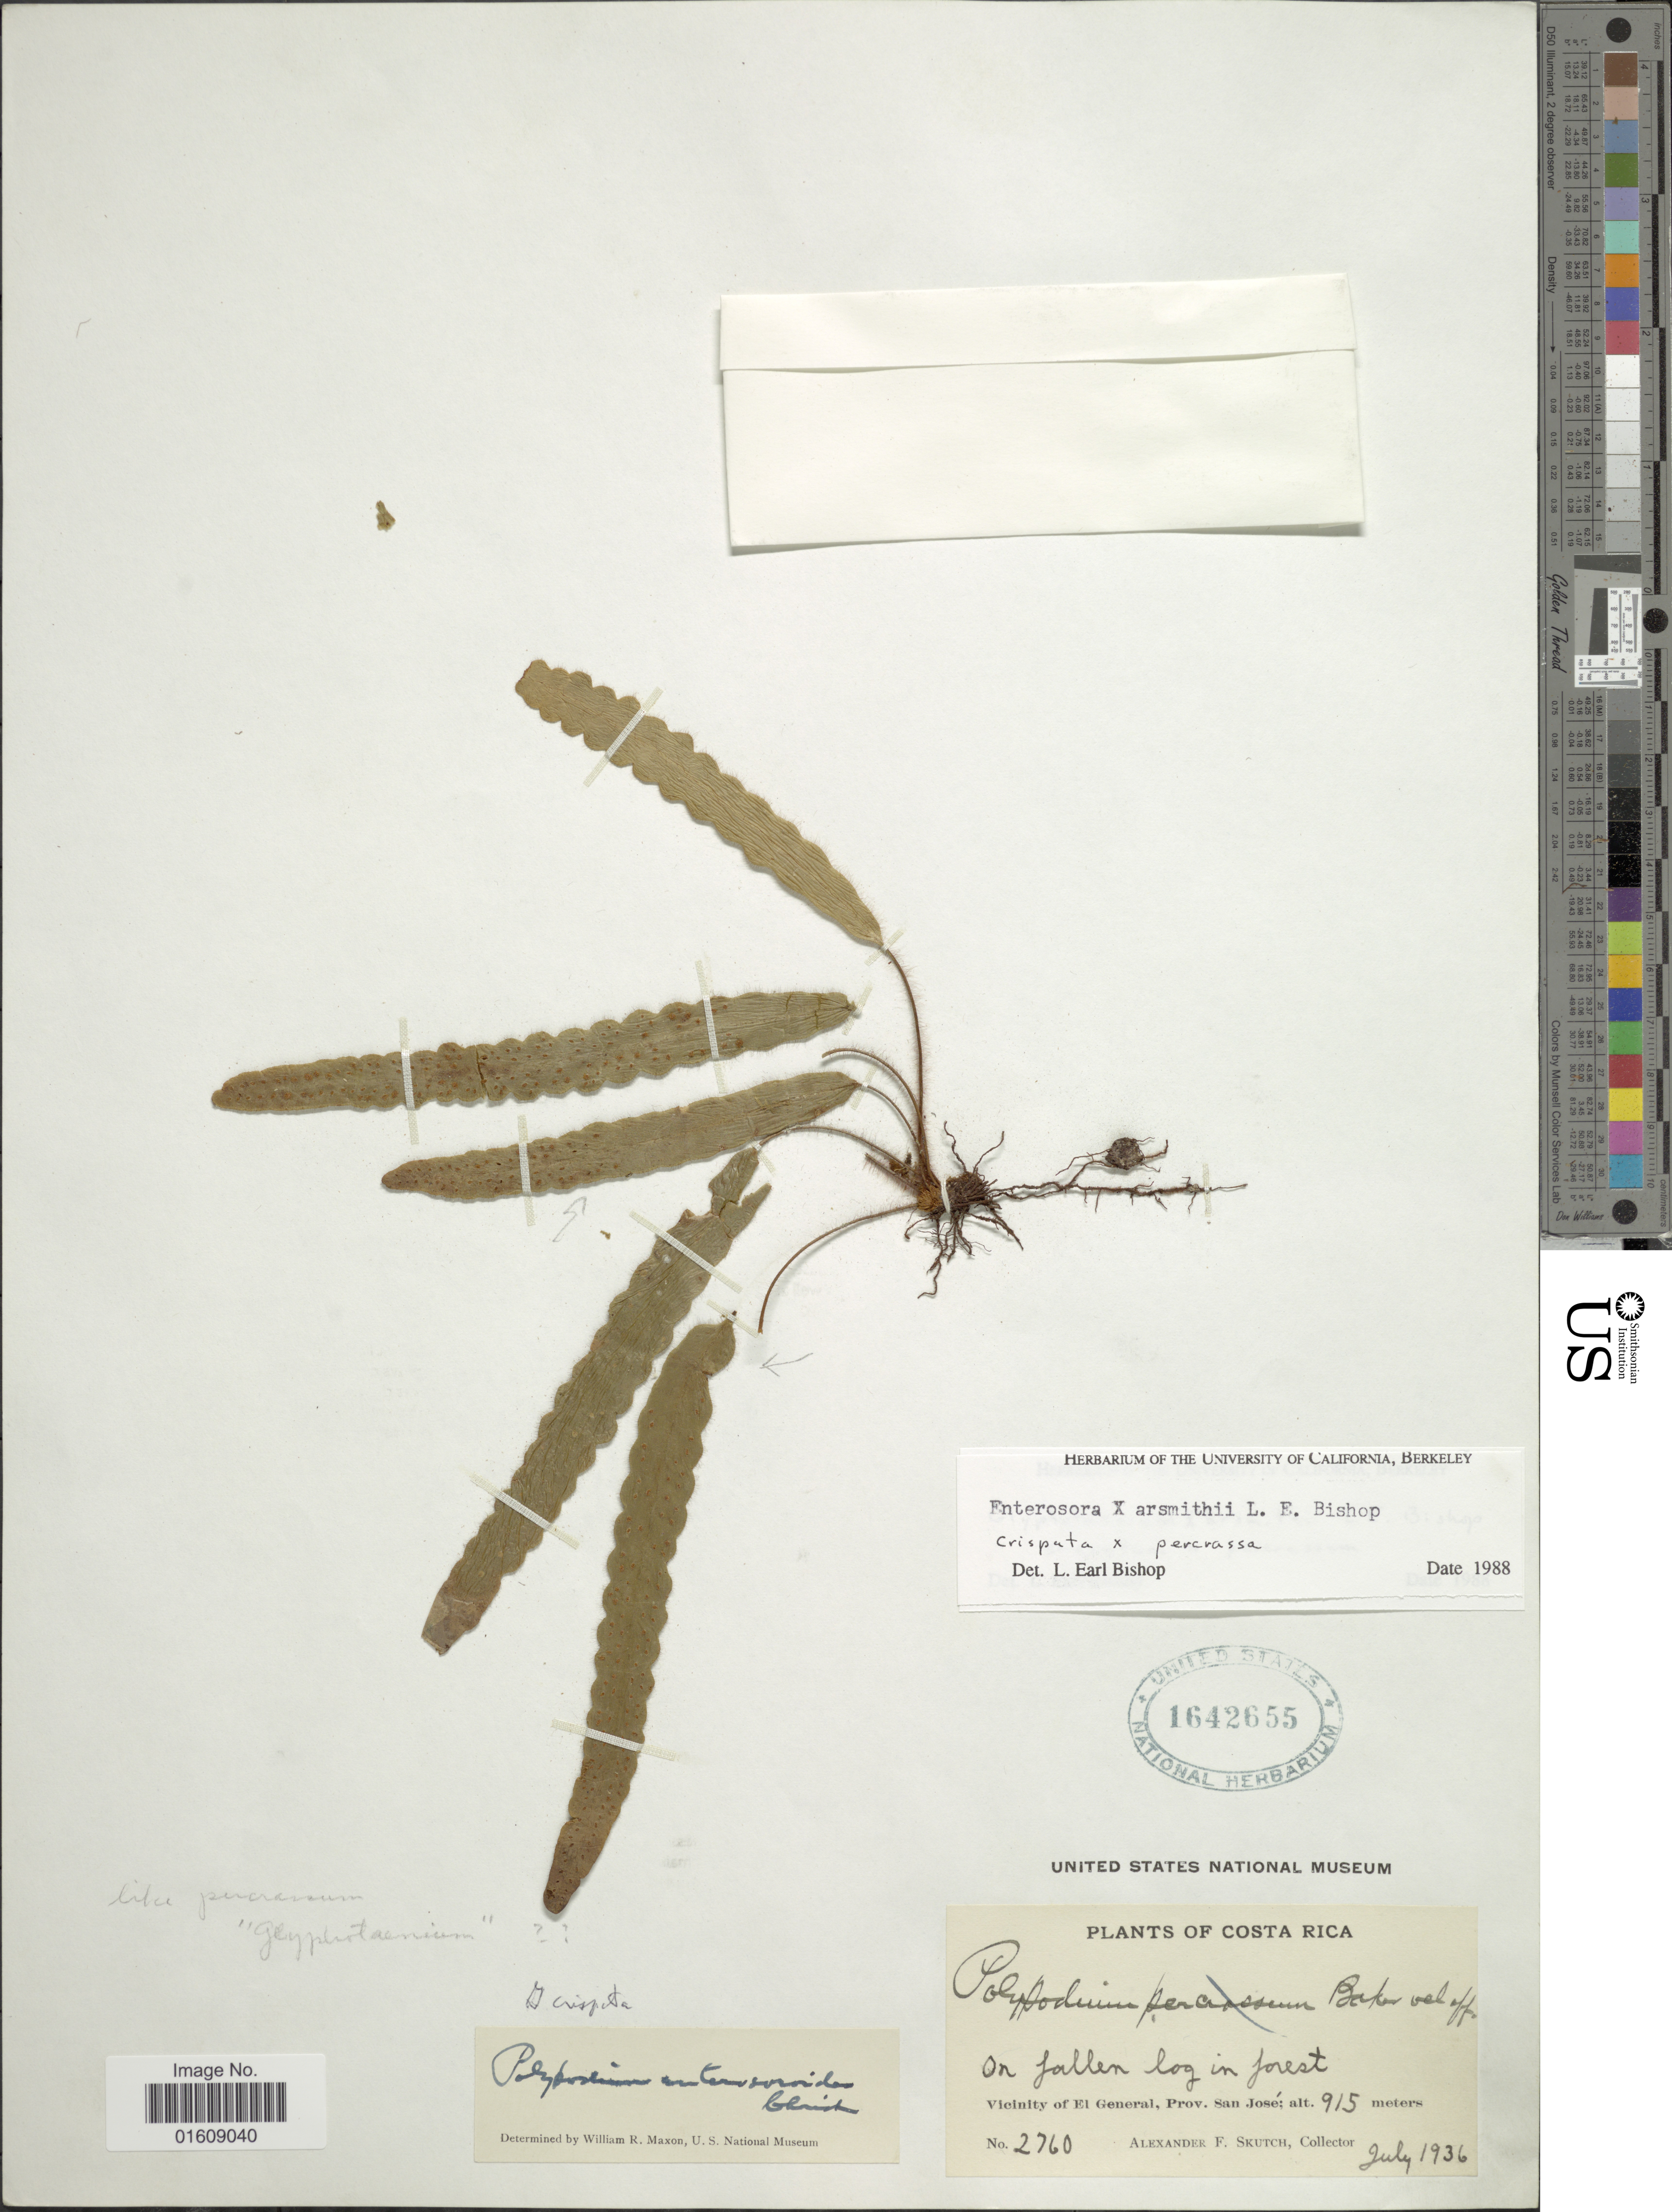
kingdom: Plantae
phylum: Tracheophyta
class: Polypodiopsida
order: Polypodiales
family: Polypodiaceae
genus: Enterosora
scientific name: Enterosora x arsmithii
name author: L.E. Bishop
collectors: A. F. Skutch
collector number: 2760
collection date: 1936-07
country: Costa Rica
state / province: San José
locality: Costa Rica, vicinity of El General, Prov. San José.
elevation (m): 915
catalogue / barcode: US 1642655